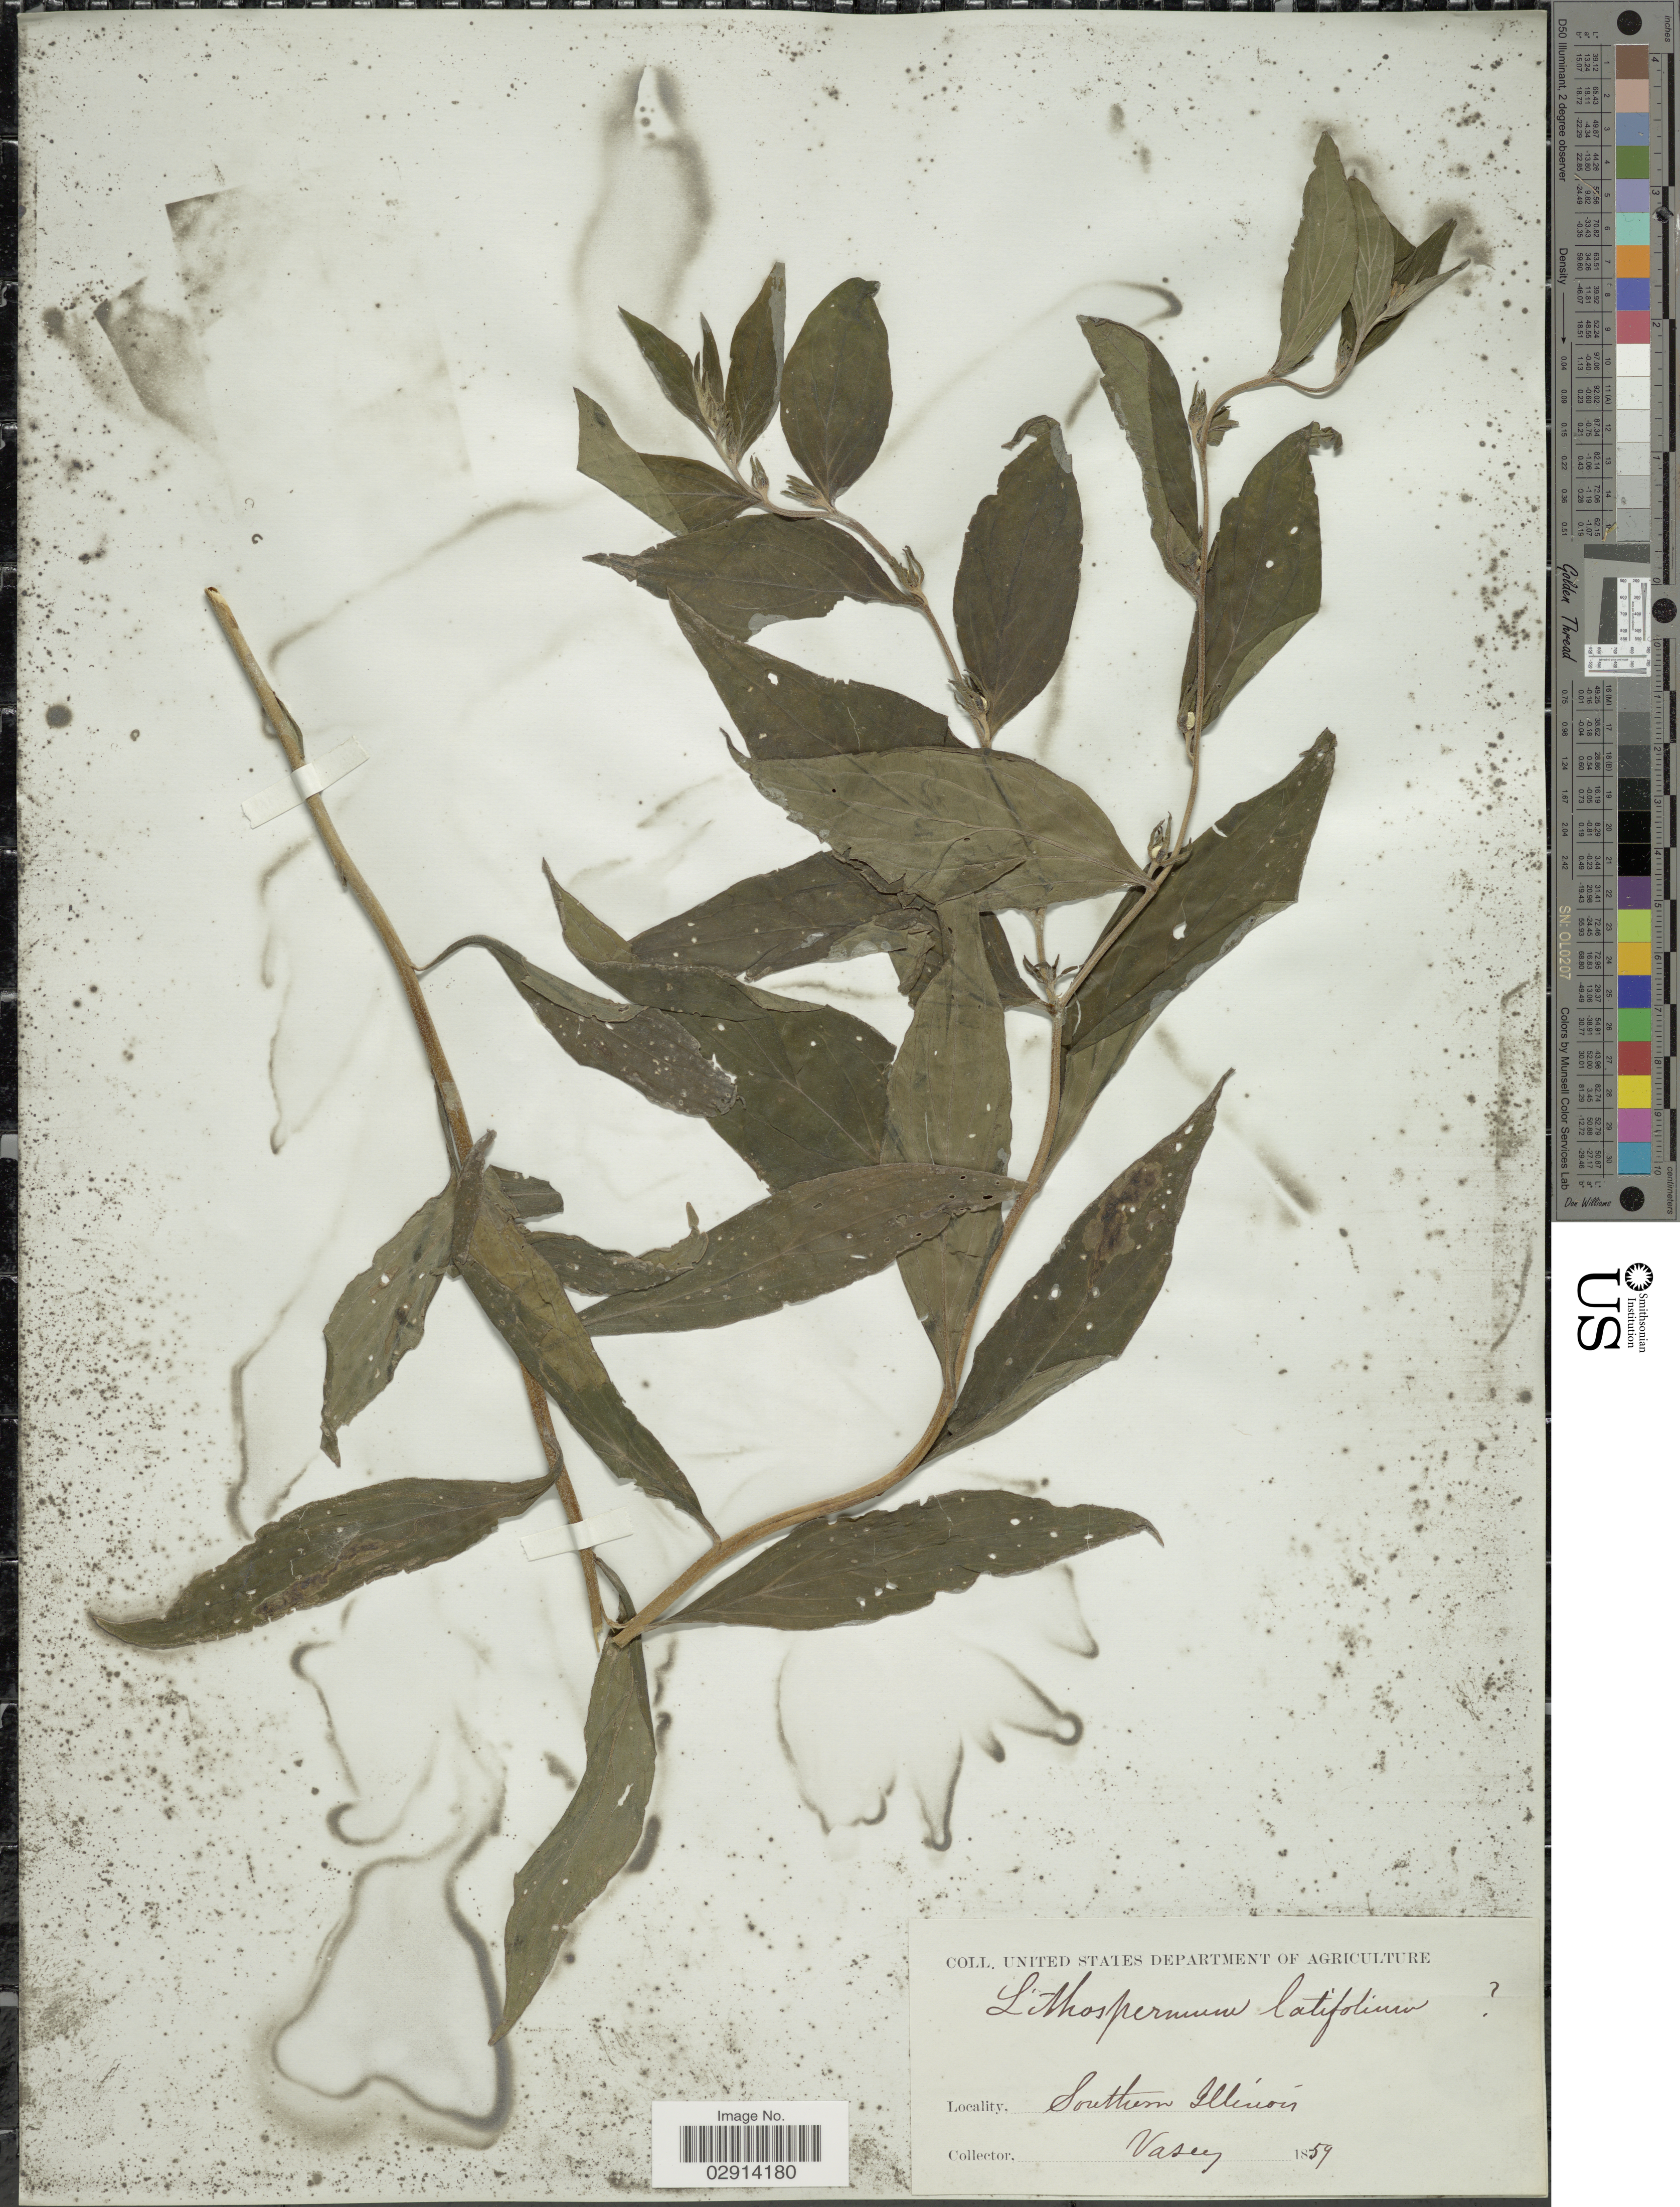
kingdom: Plantae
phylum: Tracheophyta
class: Magnoliopsida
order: Boraginales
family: Boraginaceae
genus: Lithospermum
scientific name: Lithospermum latifolium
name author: Michx.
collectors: Vasey, --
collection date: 1859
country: United States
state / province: Illinois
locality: Southern Illinois.